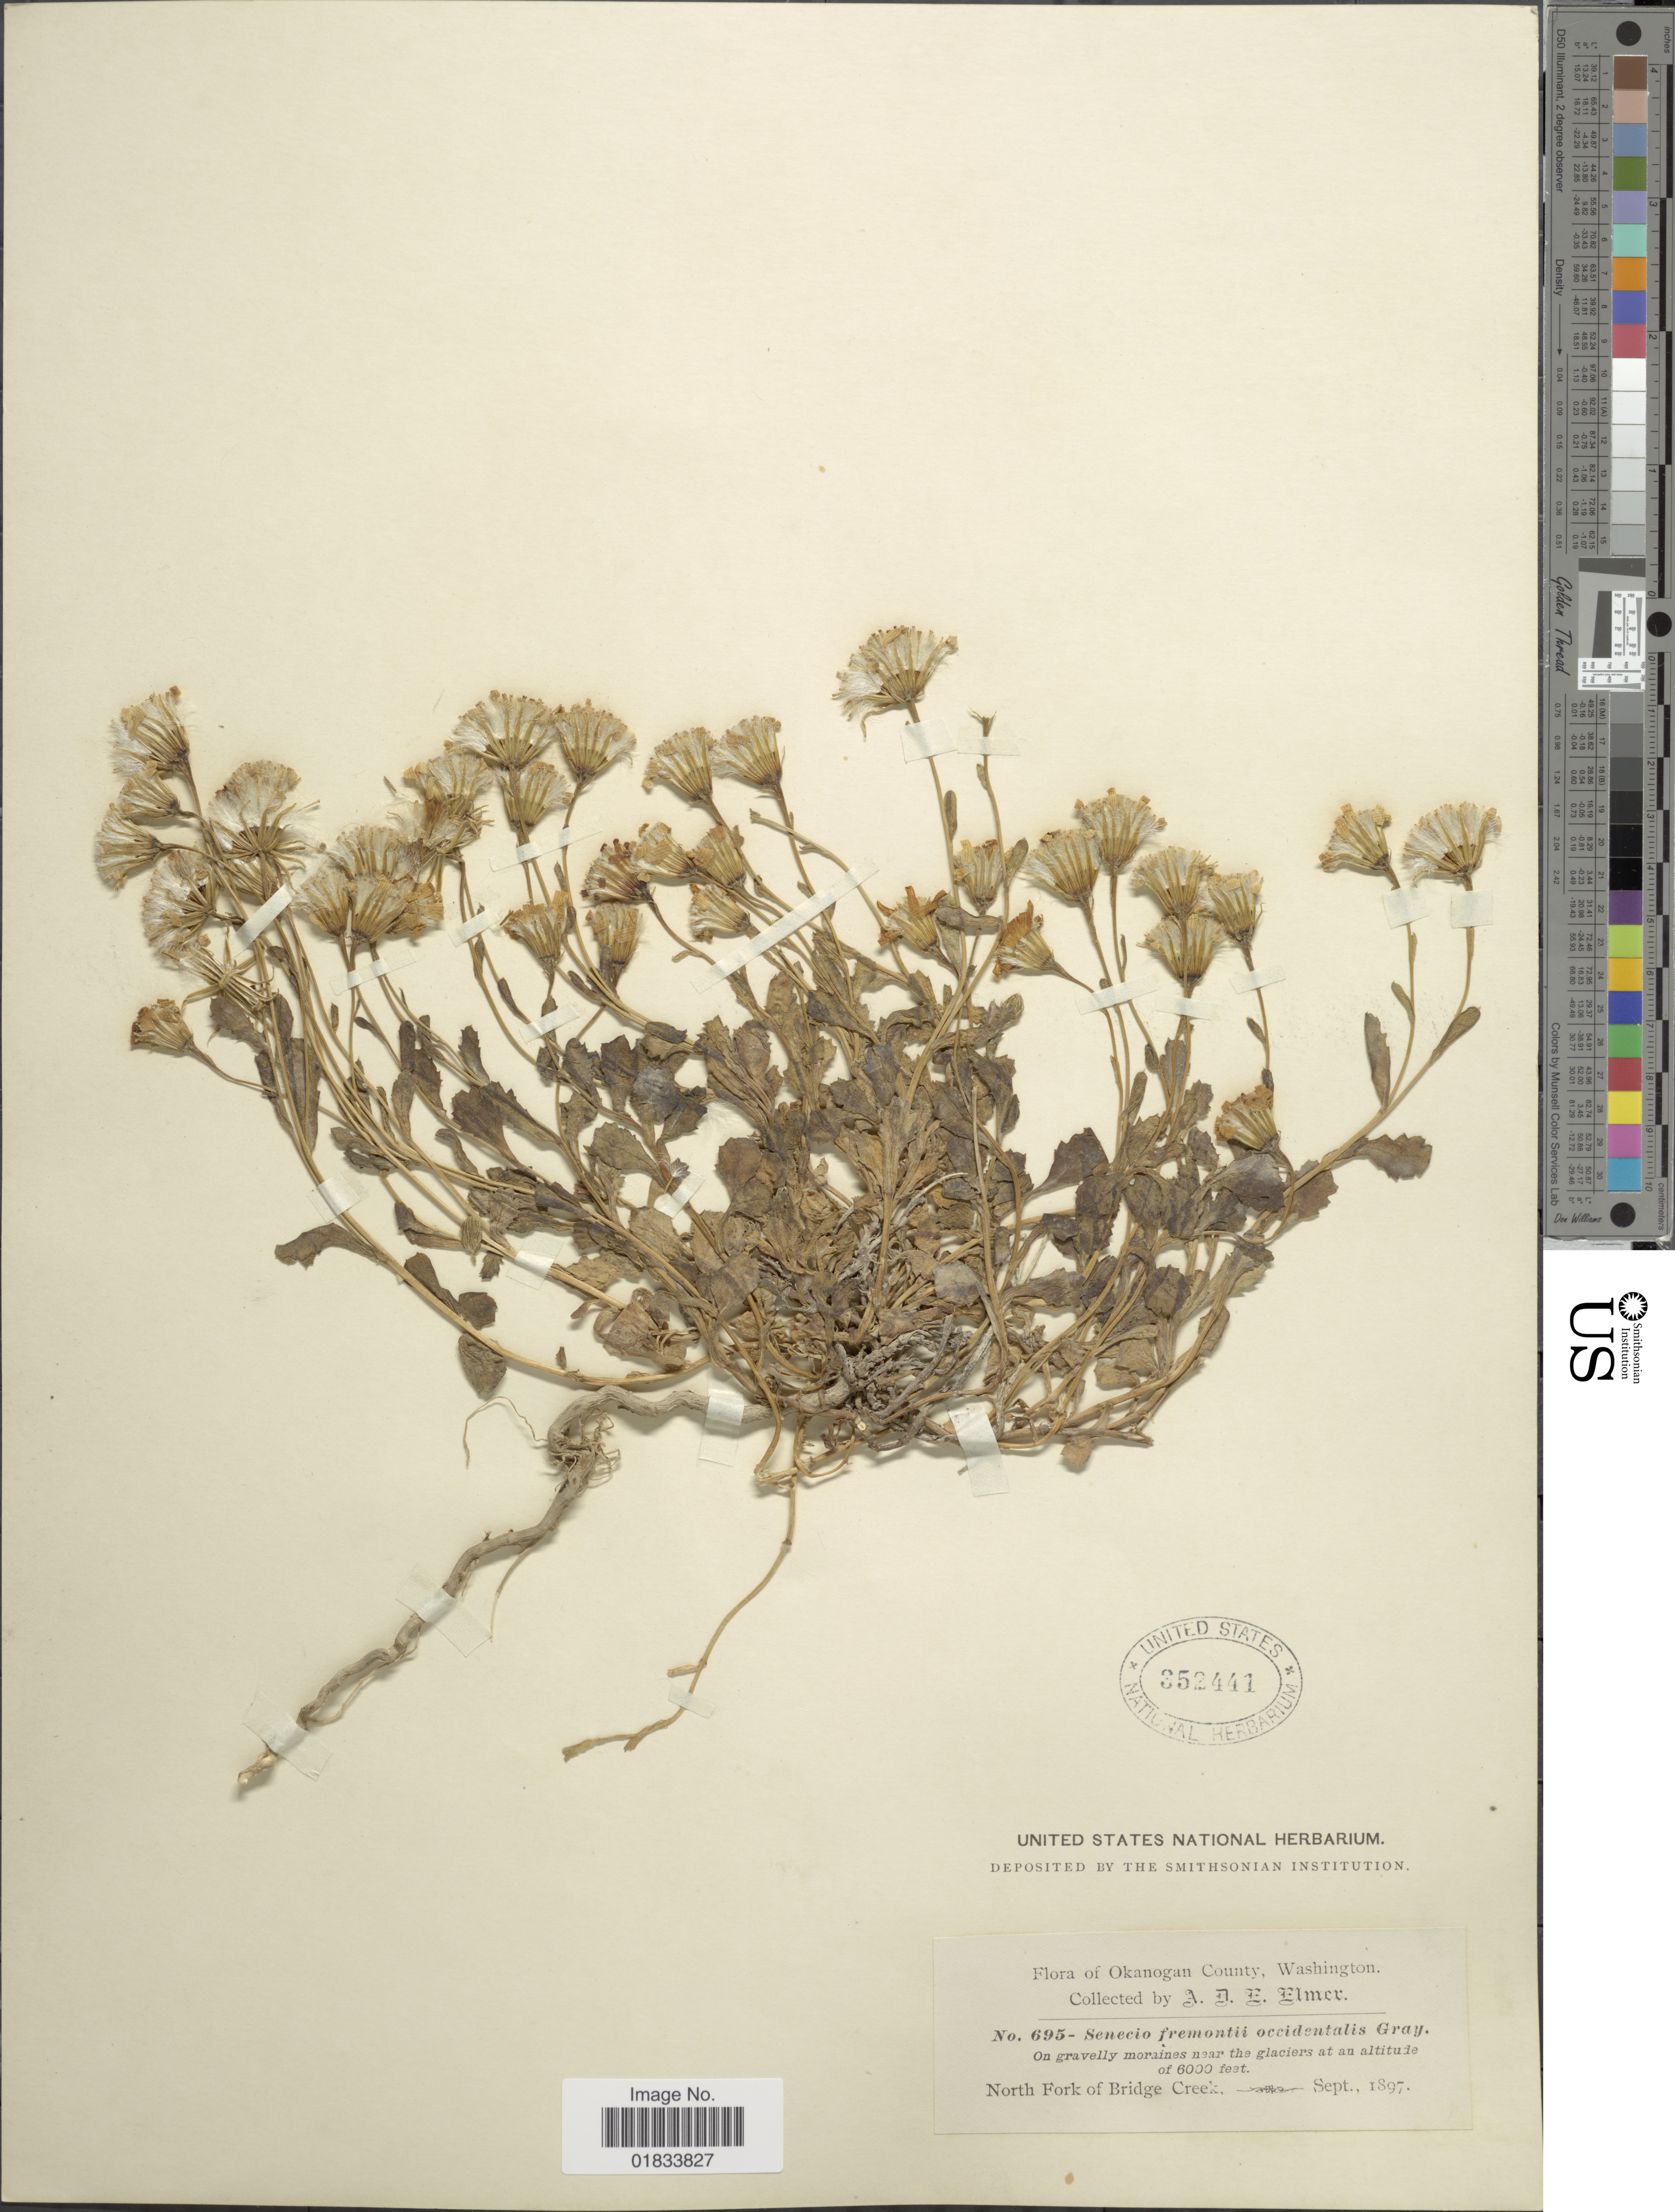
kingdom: Plantae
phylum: Tracheophyta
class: Magnoliopsida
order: Asterales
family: Asteraceae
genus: Senecio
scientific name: Senecio fremontii var. occidentalis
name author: A. Gray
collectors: A. D. E. Elmer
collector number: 695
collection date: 1897-09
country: United States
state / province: Washington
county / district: Okanogan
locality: Okanogan County, North Fork Bridge Creek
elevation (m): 1829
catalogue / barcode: US 352441